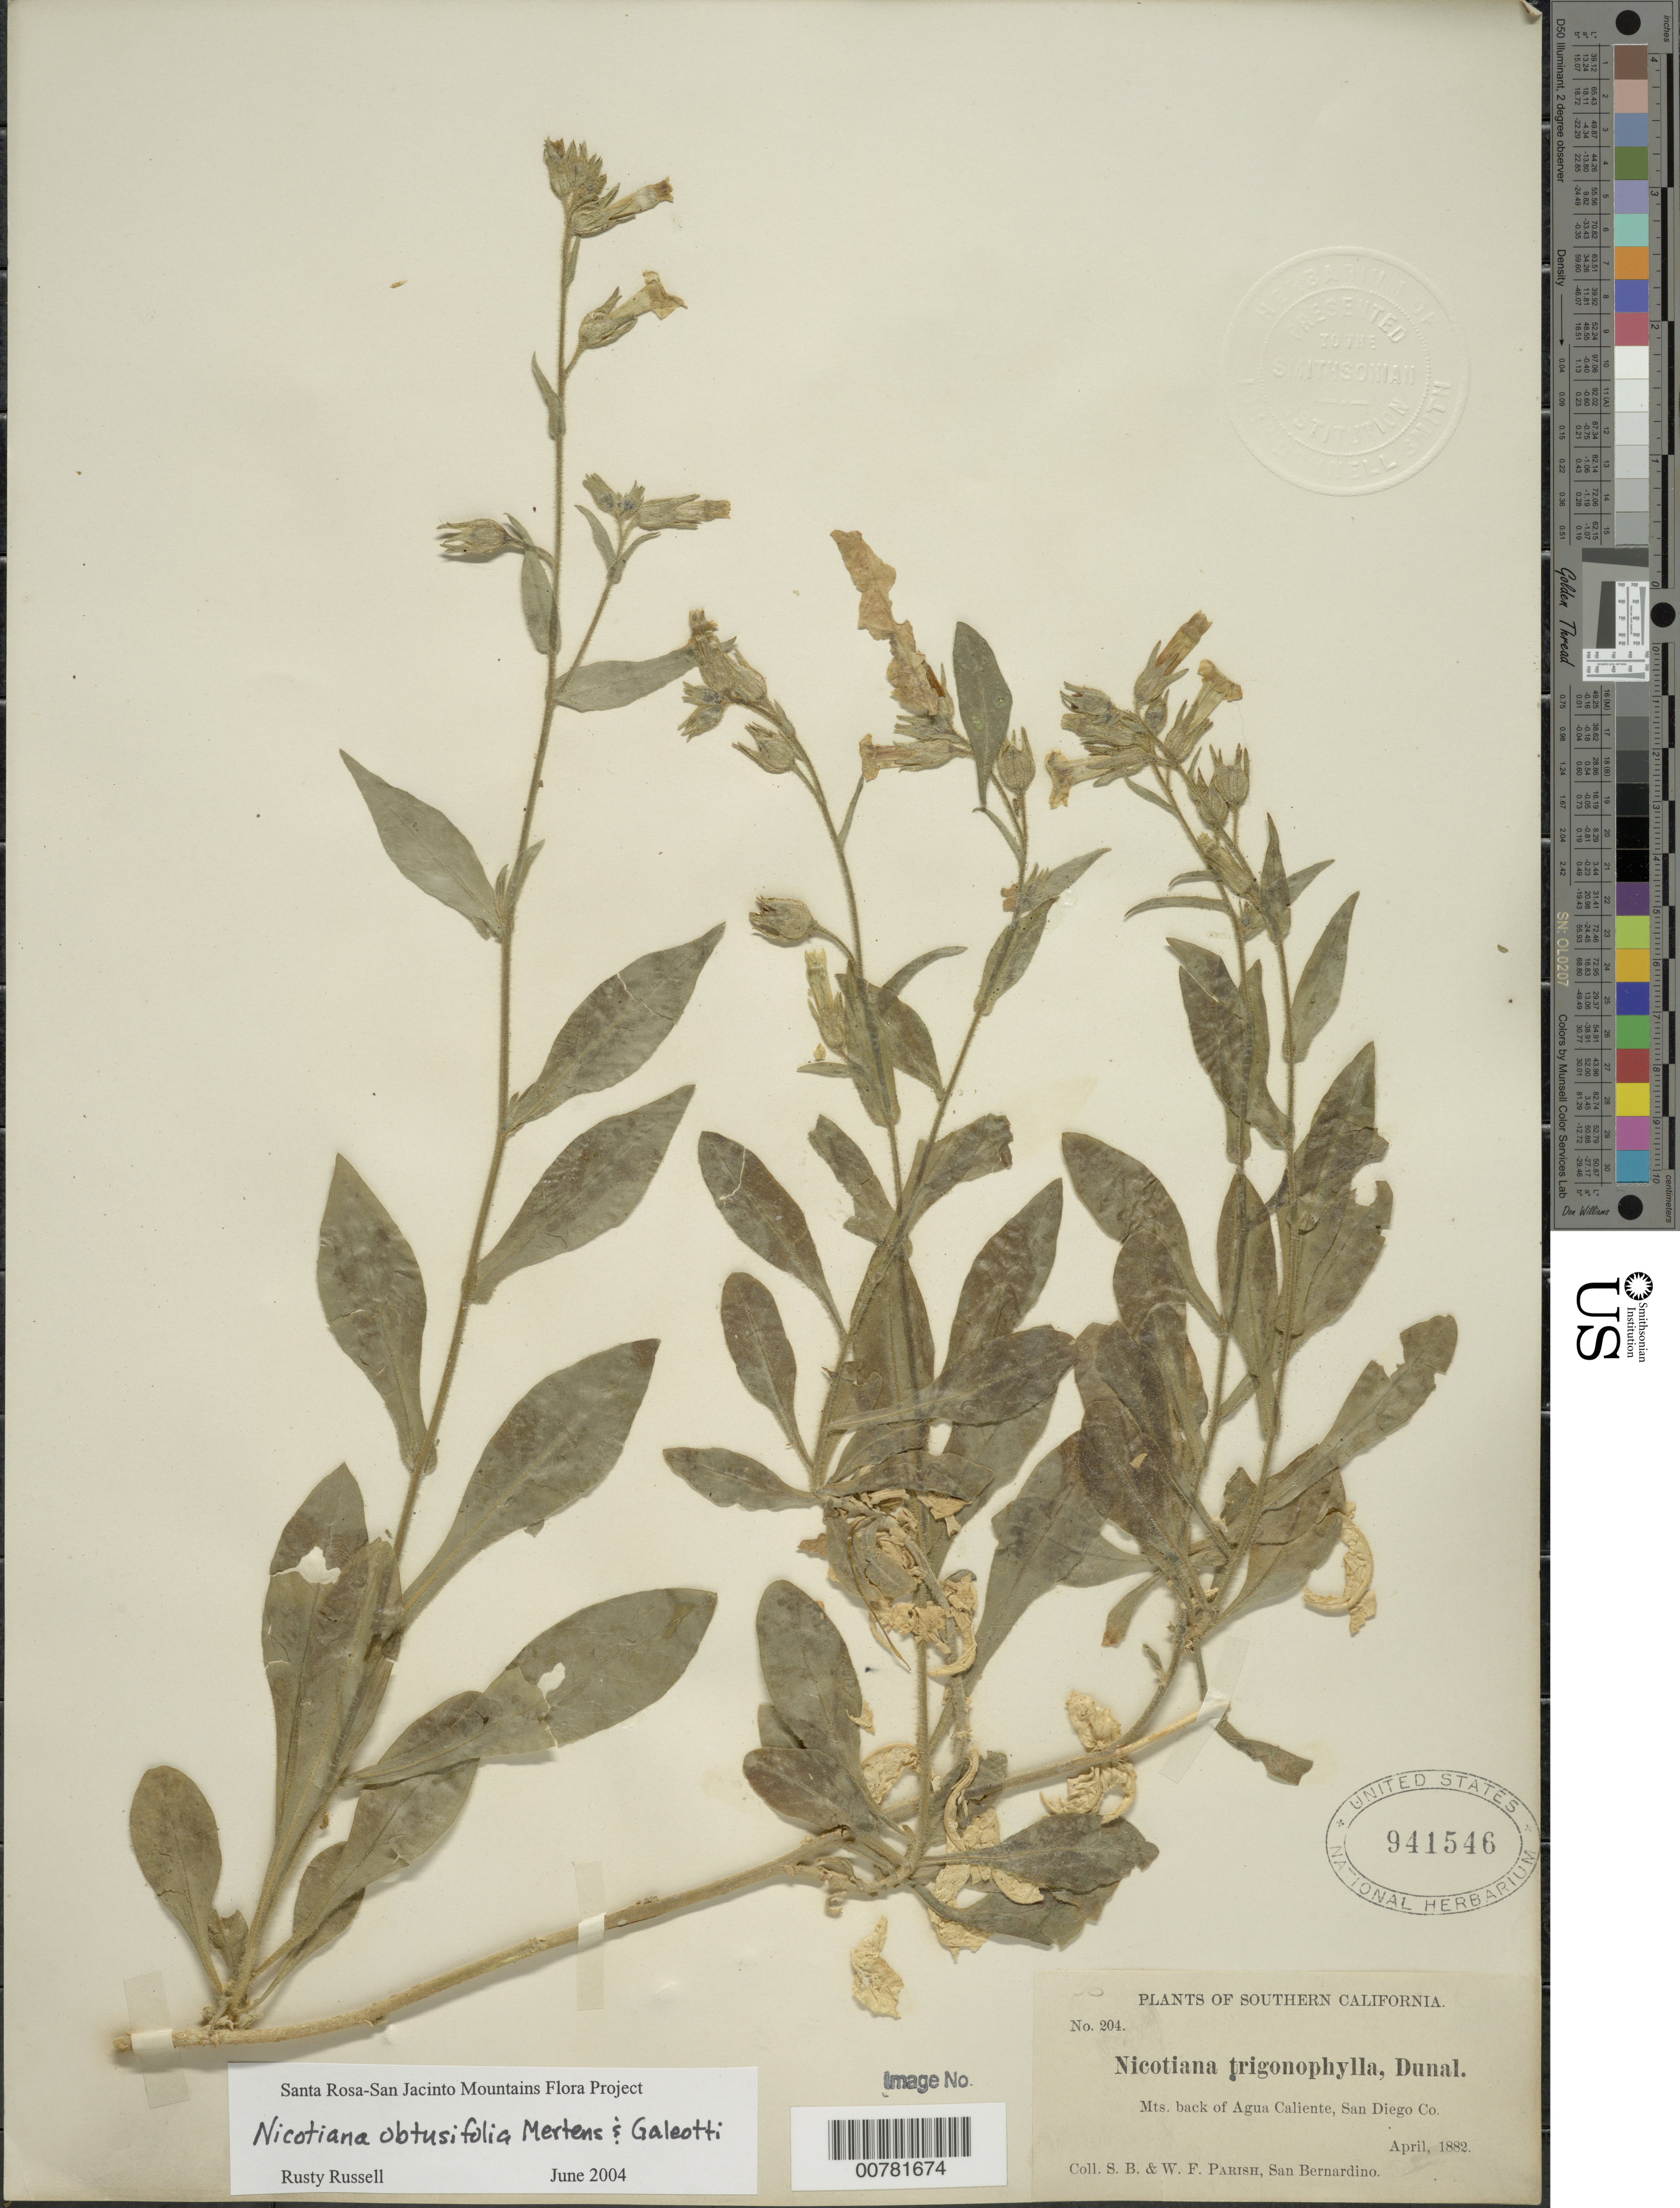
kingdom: Plantae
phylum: Tracheophyta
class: Magnoliopsida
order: Solanales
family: Solanaceae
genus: Nicotiana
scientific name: Nicotiana trigonophylla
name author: Dunal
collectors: S. B. Parish & W. F. Parish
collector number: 204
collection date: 1882-04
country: United States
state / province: California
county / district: San Diego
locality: Southern California, Mts. back of Agua Caliente, San Diego Co.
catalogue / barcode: US 941546